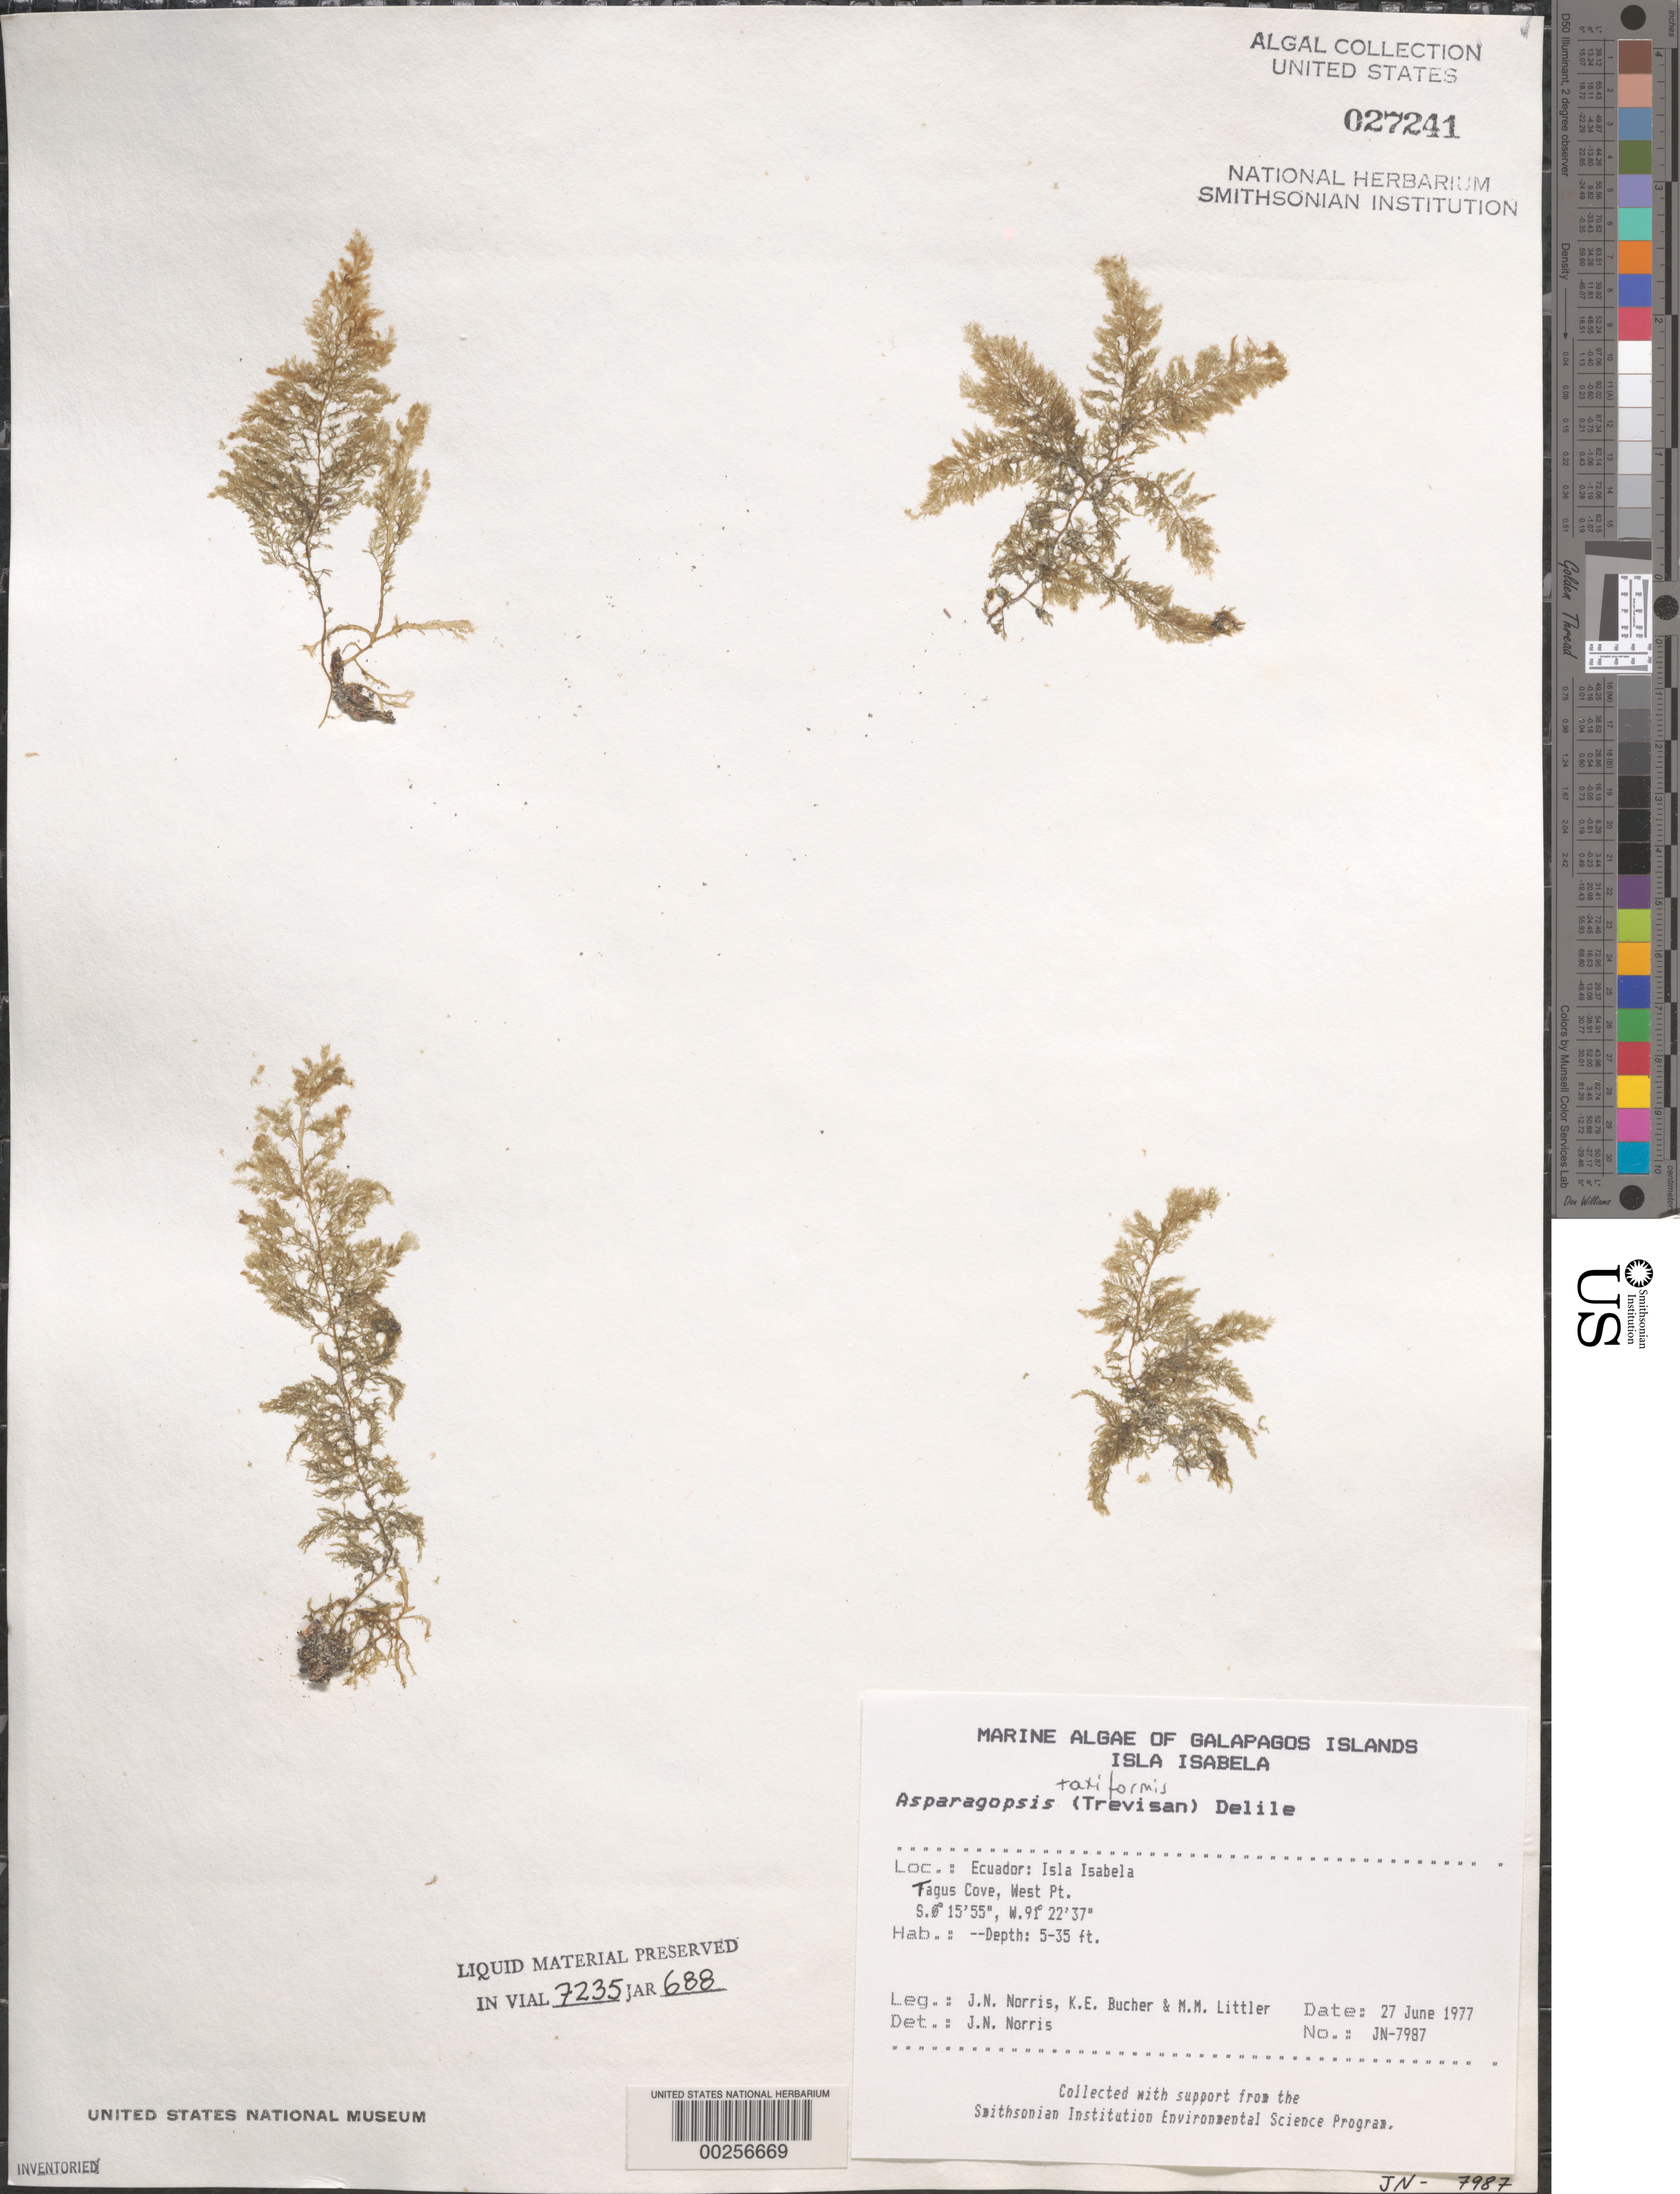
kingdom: Plantae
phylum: Rhodophyta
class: Florideophyceae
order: Bonnemaisoniales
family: Bonnemaisoniaceae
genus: Asparagopsis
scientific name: Asparagopsis taxiformis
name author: (Delile) Trevis.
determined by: Norris, James N.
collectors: J. N. Norris, K. E. Bucher & M. M. Littler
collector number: JN-7987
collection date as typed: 27 Jun 1977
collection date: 1977-06-27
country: Ecuador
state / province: Colón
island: Isabela [Albemarle]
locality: Tagus Cove, West Point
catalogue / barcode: US 27241